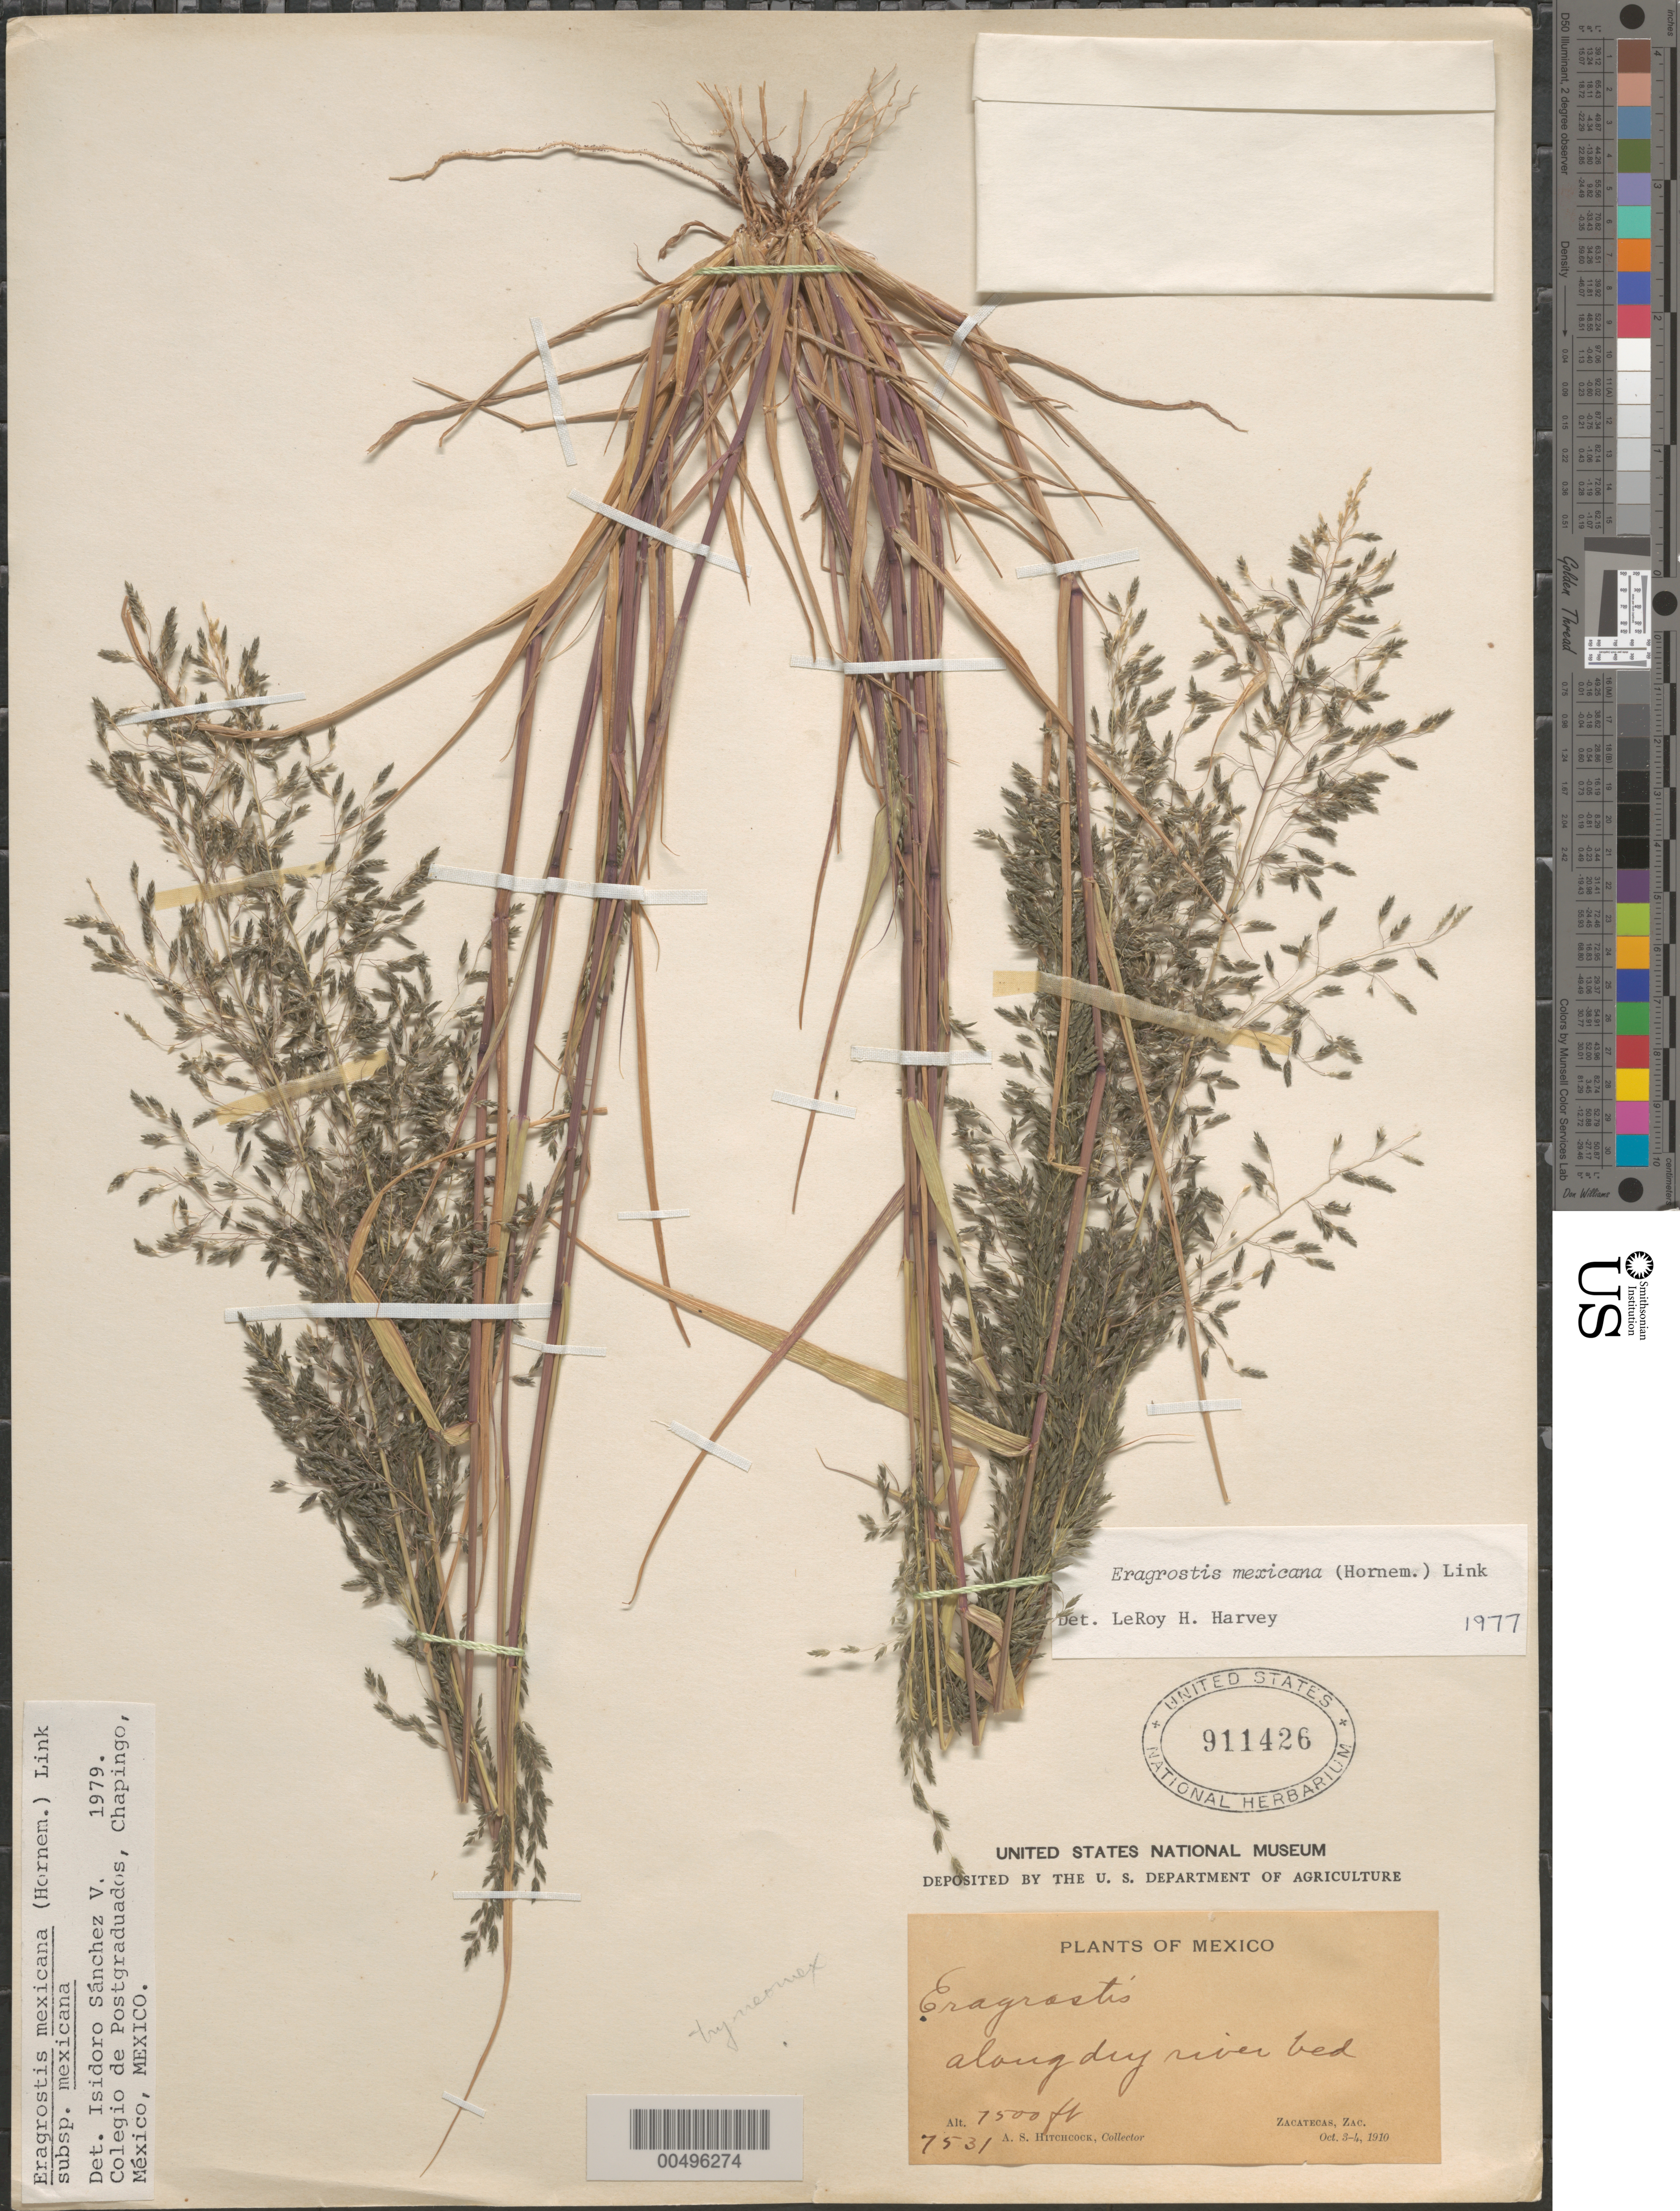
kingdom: Plantae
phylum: Tracheophyta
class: Liliopsida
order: Poales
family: Poaceae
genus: Eragrostis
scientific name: Eragrostis mexicana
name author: (Hornem.) Link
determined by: Sánchez Vega, I. M.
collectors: A. S. Hitchcock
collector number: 7531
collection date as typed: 3 Oct 1910 to 4 Oct 1910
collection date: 1910-10-03/1910-10-04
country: Mexico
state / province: Zacatecas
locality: Zacatecas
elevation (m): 2286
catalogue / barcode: US 911426